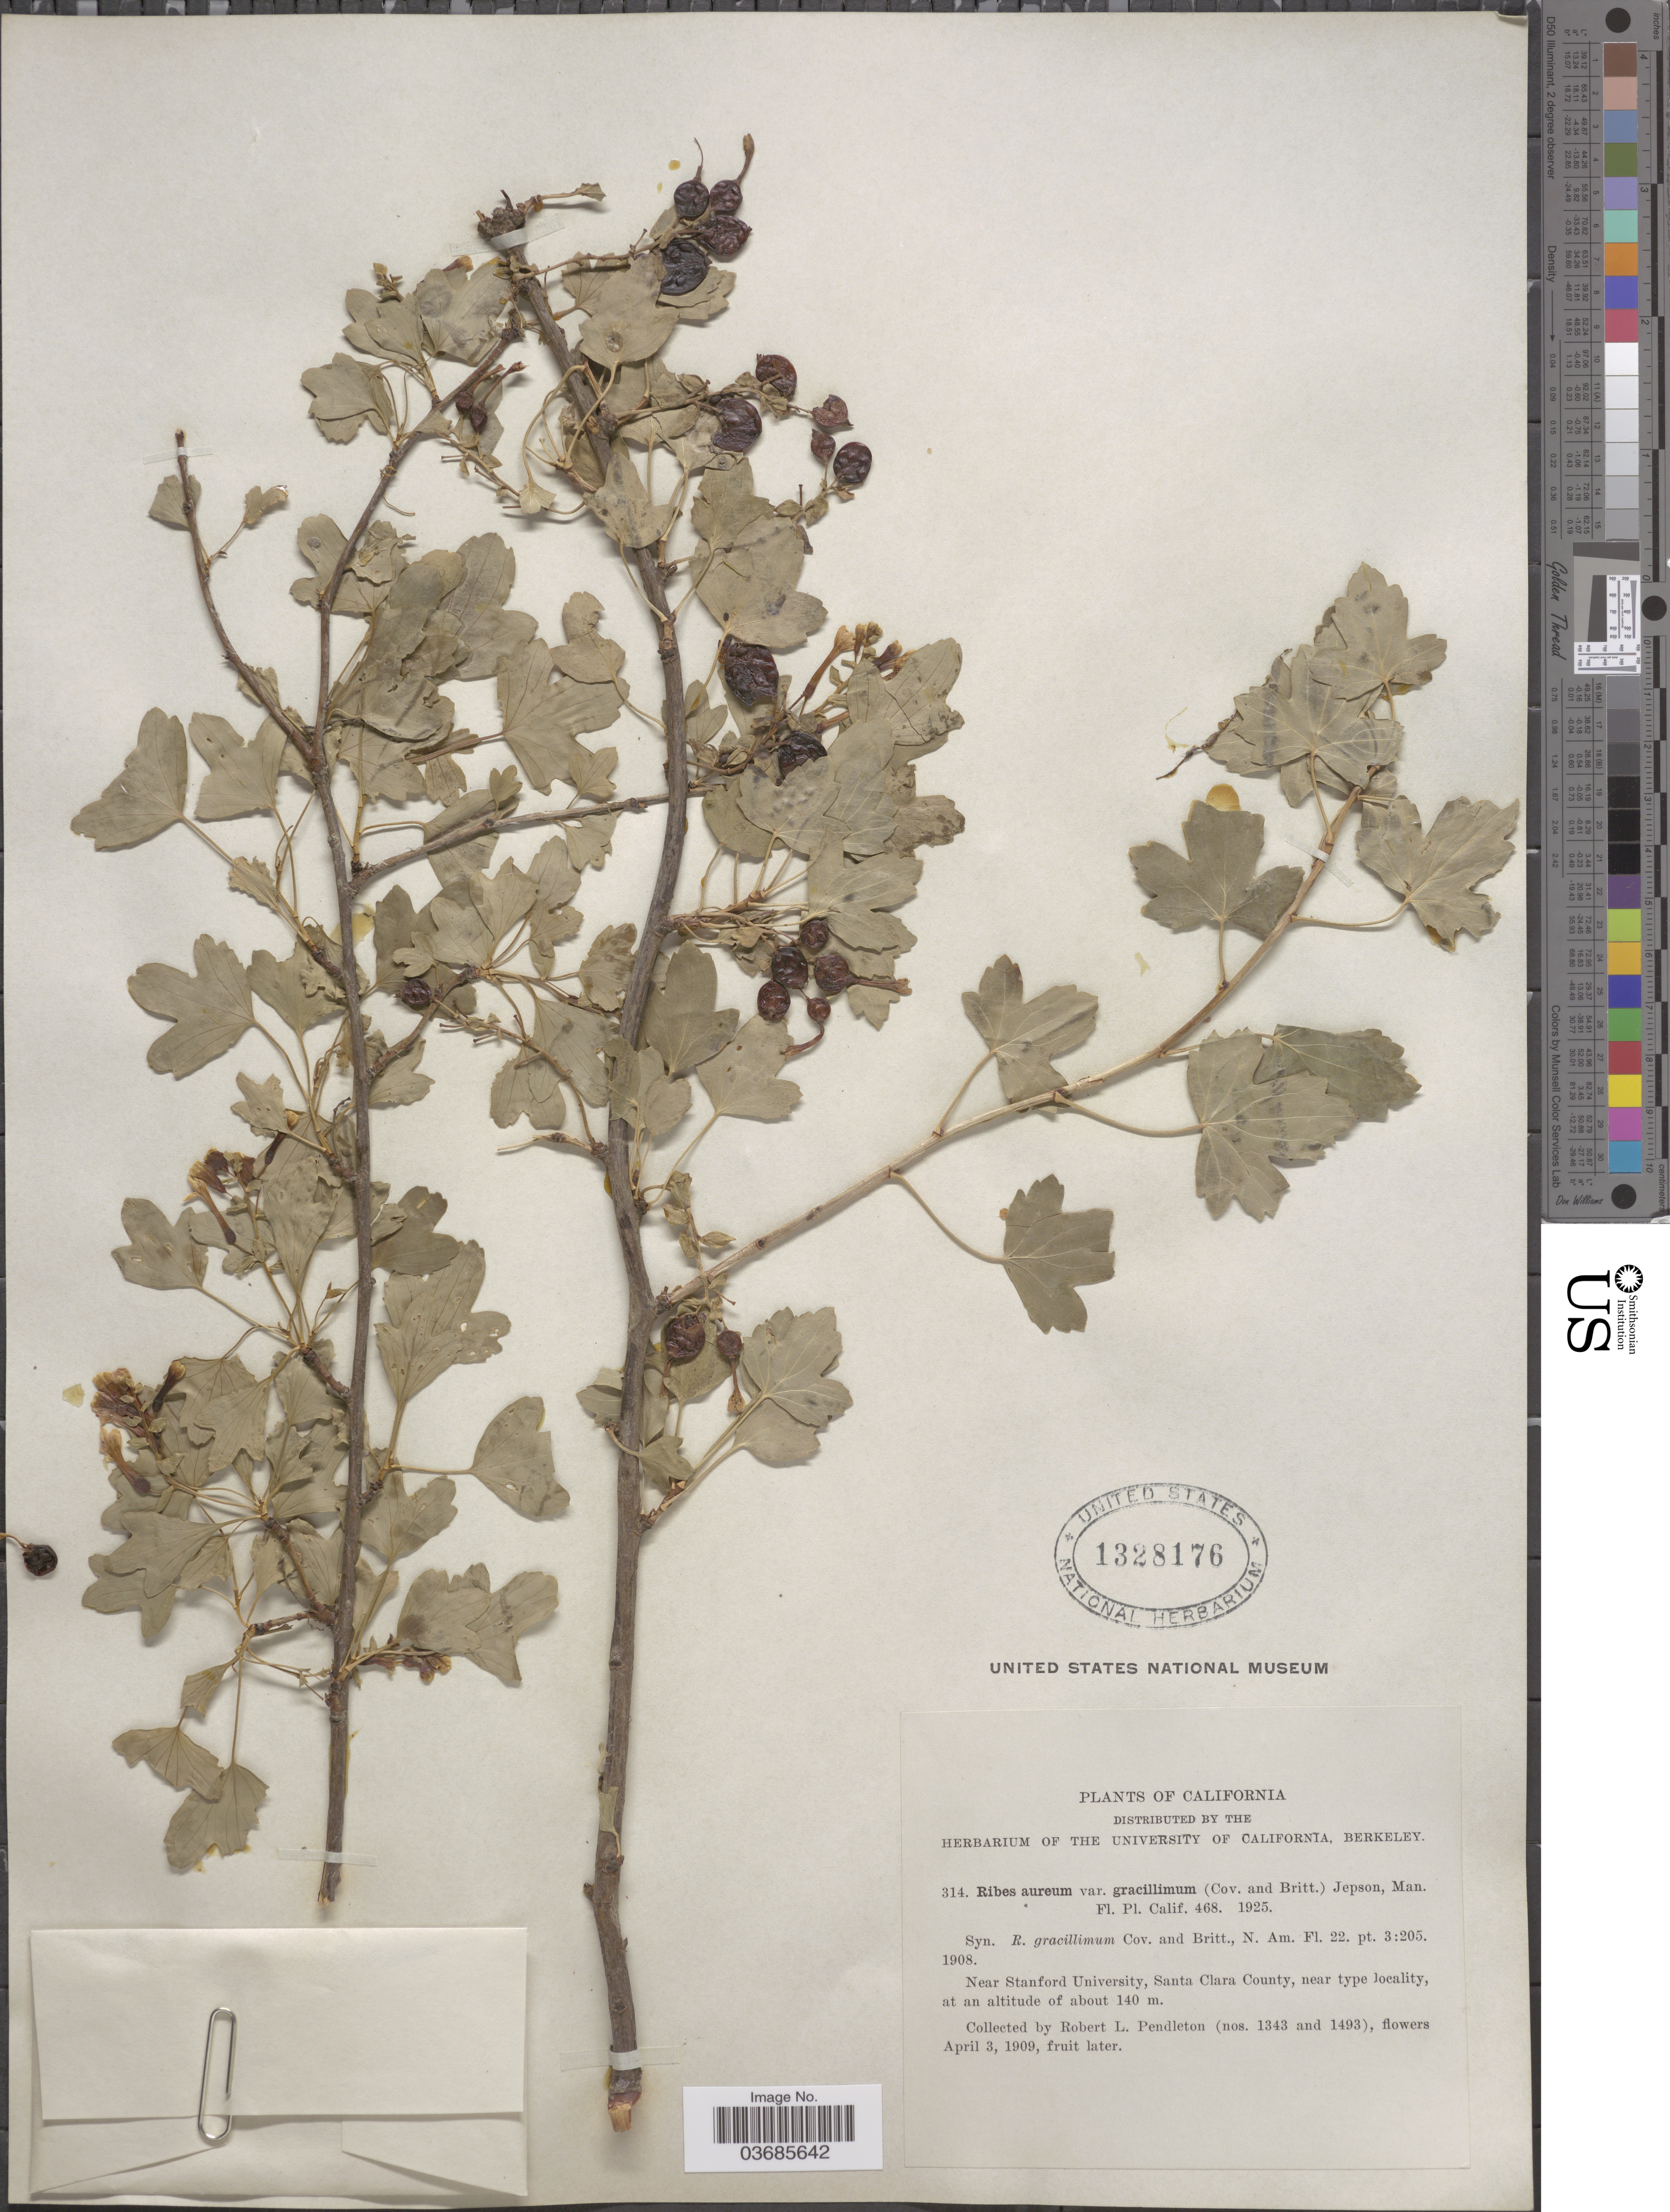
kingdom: Plantae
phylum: Tracheophyta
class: Magnoliopsida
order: Saxifragales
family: Grossulariaceae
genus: Ribes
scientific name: Ribes aureum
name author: Pursh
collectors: R. Pendleton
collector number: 1343/1493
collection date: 1909-04-03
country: United States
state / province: California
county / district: Santa Clara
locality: Near Stanford University, Santa Clara County.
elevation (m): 140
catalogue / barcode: US 1328176